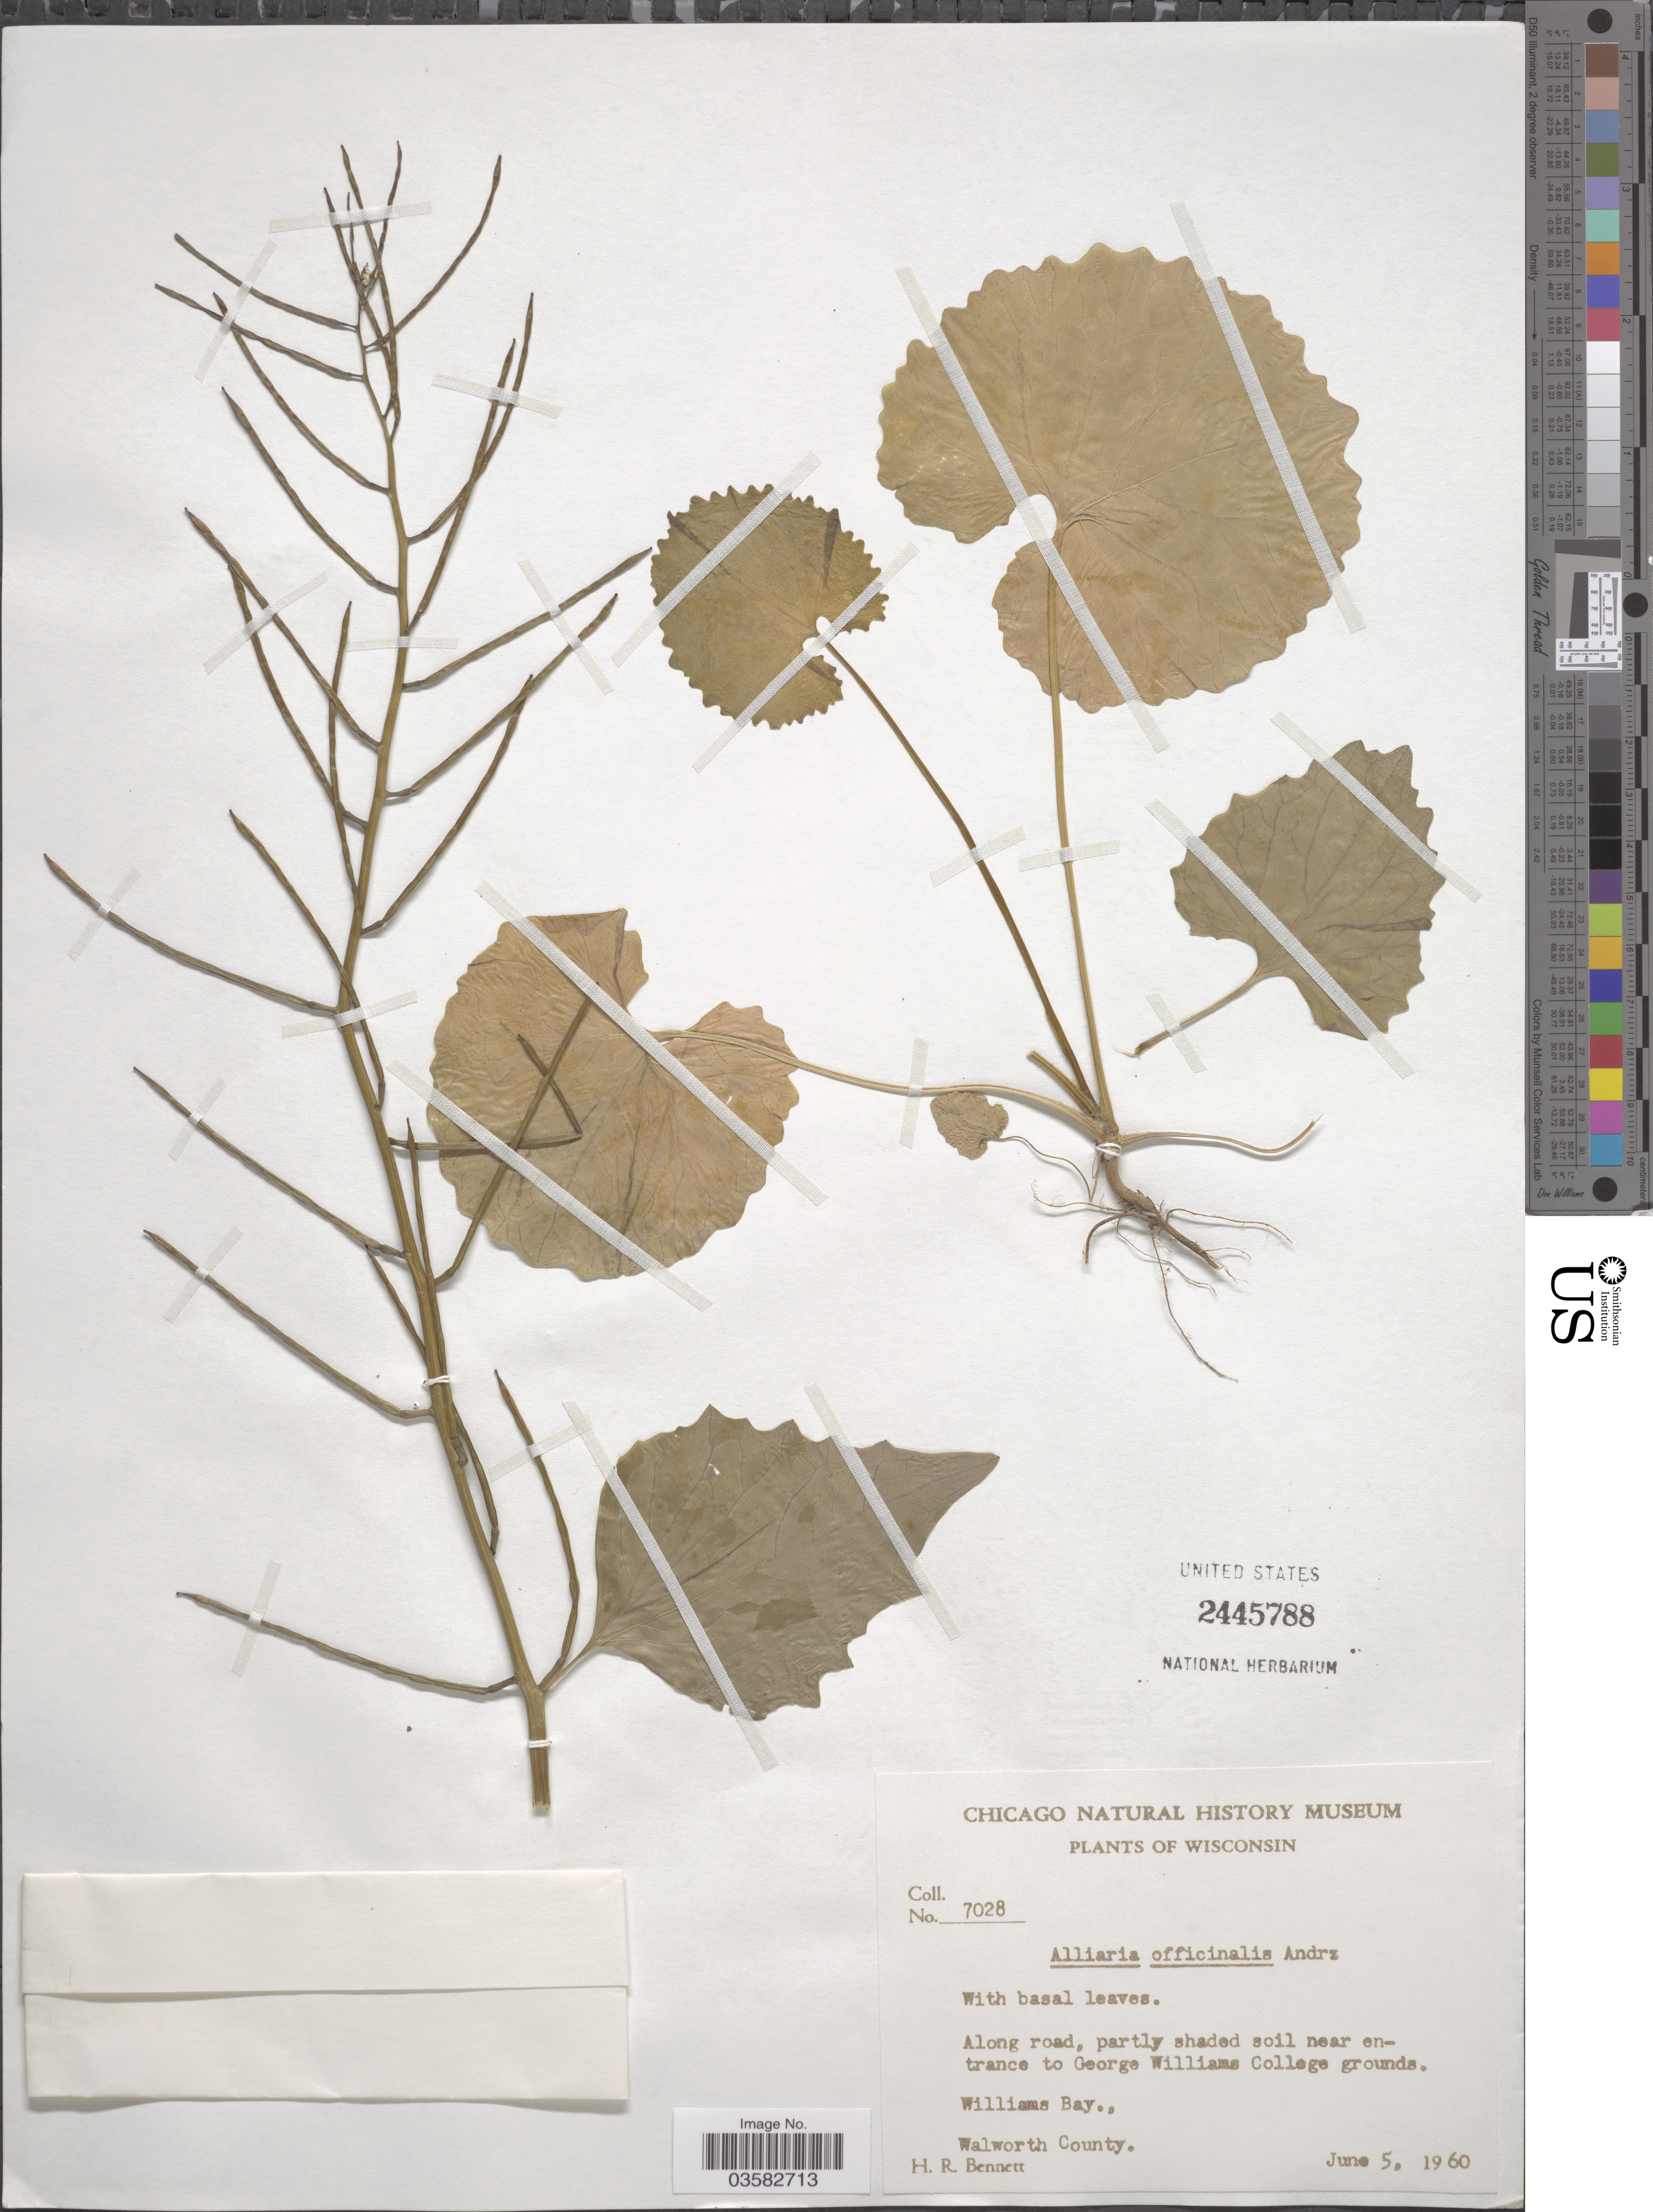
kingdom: Plantae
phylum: Tracheophyta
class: Magnoliopsida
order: Brassicales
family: Brassicaceae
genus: Alliaria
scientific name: Alliaria officinalis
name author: Andrz. ex DC.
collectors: H. R. Bennett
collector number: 7028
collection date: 1960-06-05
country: United States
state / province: Wisconsin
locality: Along road, partly shaded soil near entrance to George Williams College grounds. Williams Bay., Walworth County.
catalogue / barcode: US 2445788